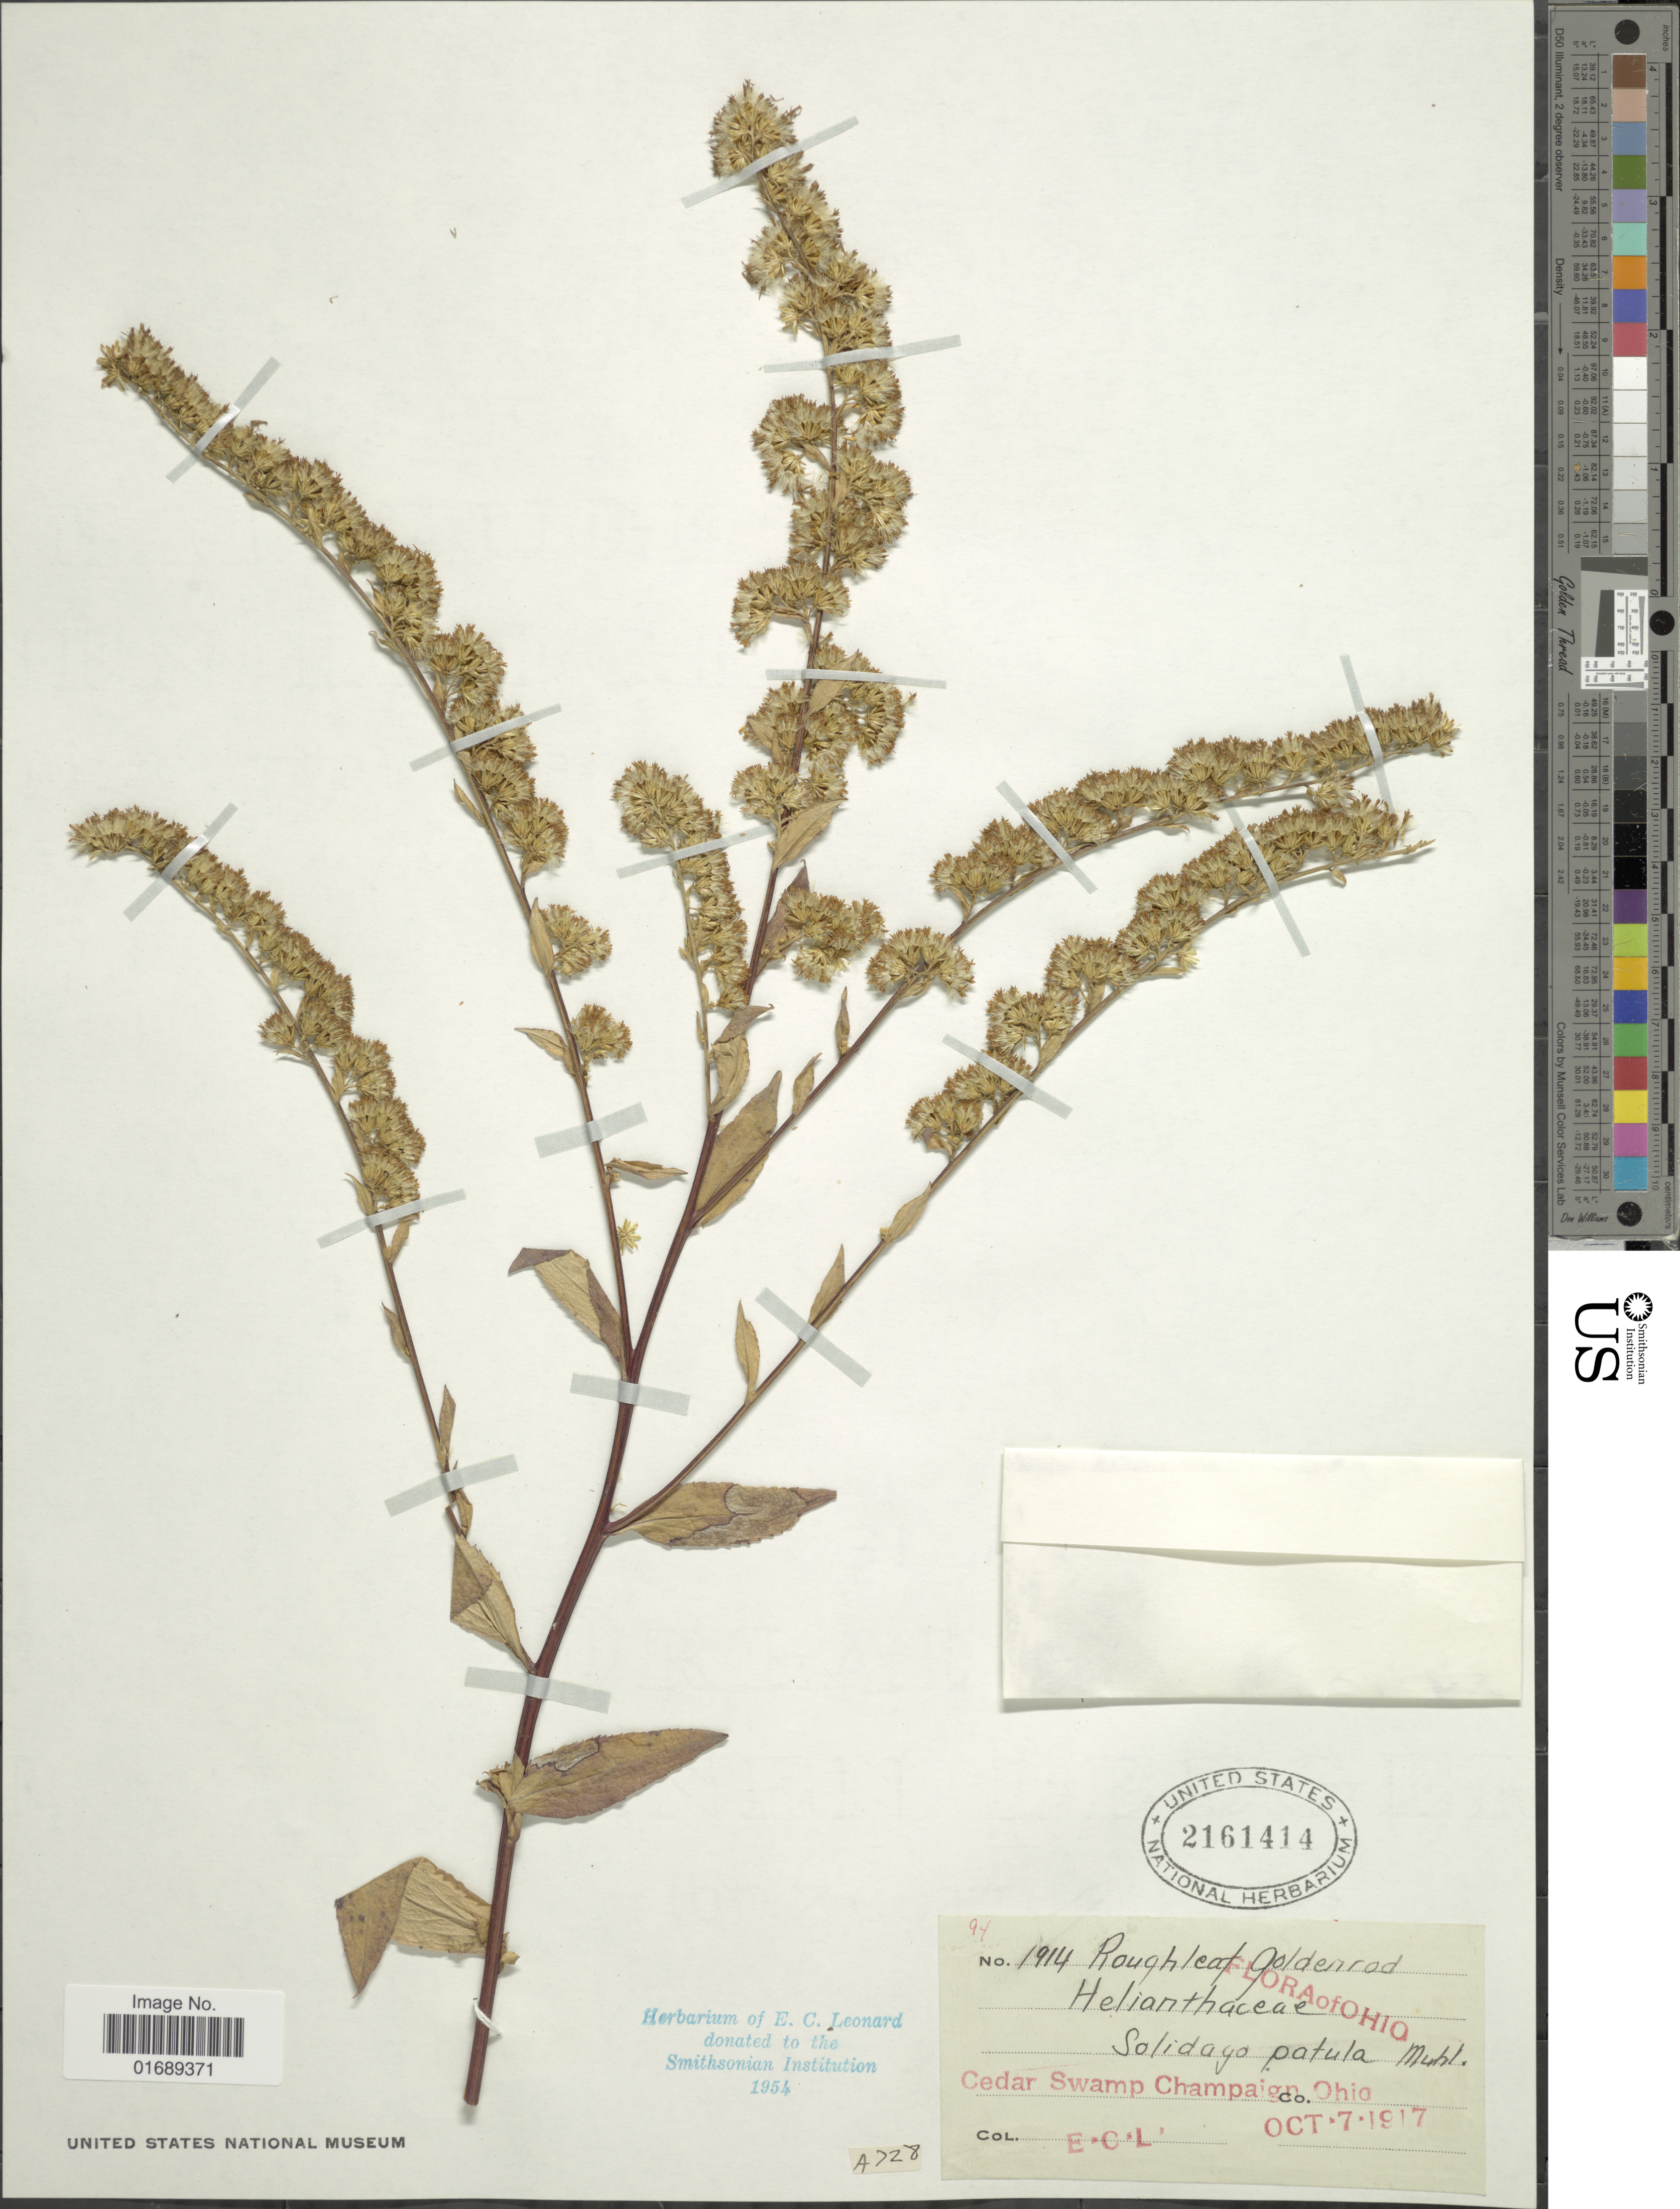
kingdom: Plantae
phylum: Tracheophyta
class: Magnoliopsida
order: Asterales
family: Asteraceae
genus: Solidago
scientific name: Solidago patula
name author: Muhl. ex Willd.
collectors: E. C. Leonard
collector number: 1914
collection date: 1917-10-07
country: United States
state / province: Ohio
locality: Cedar Swamp Champaign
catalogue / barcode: US 2161414